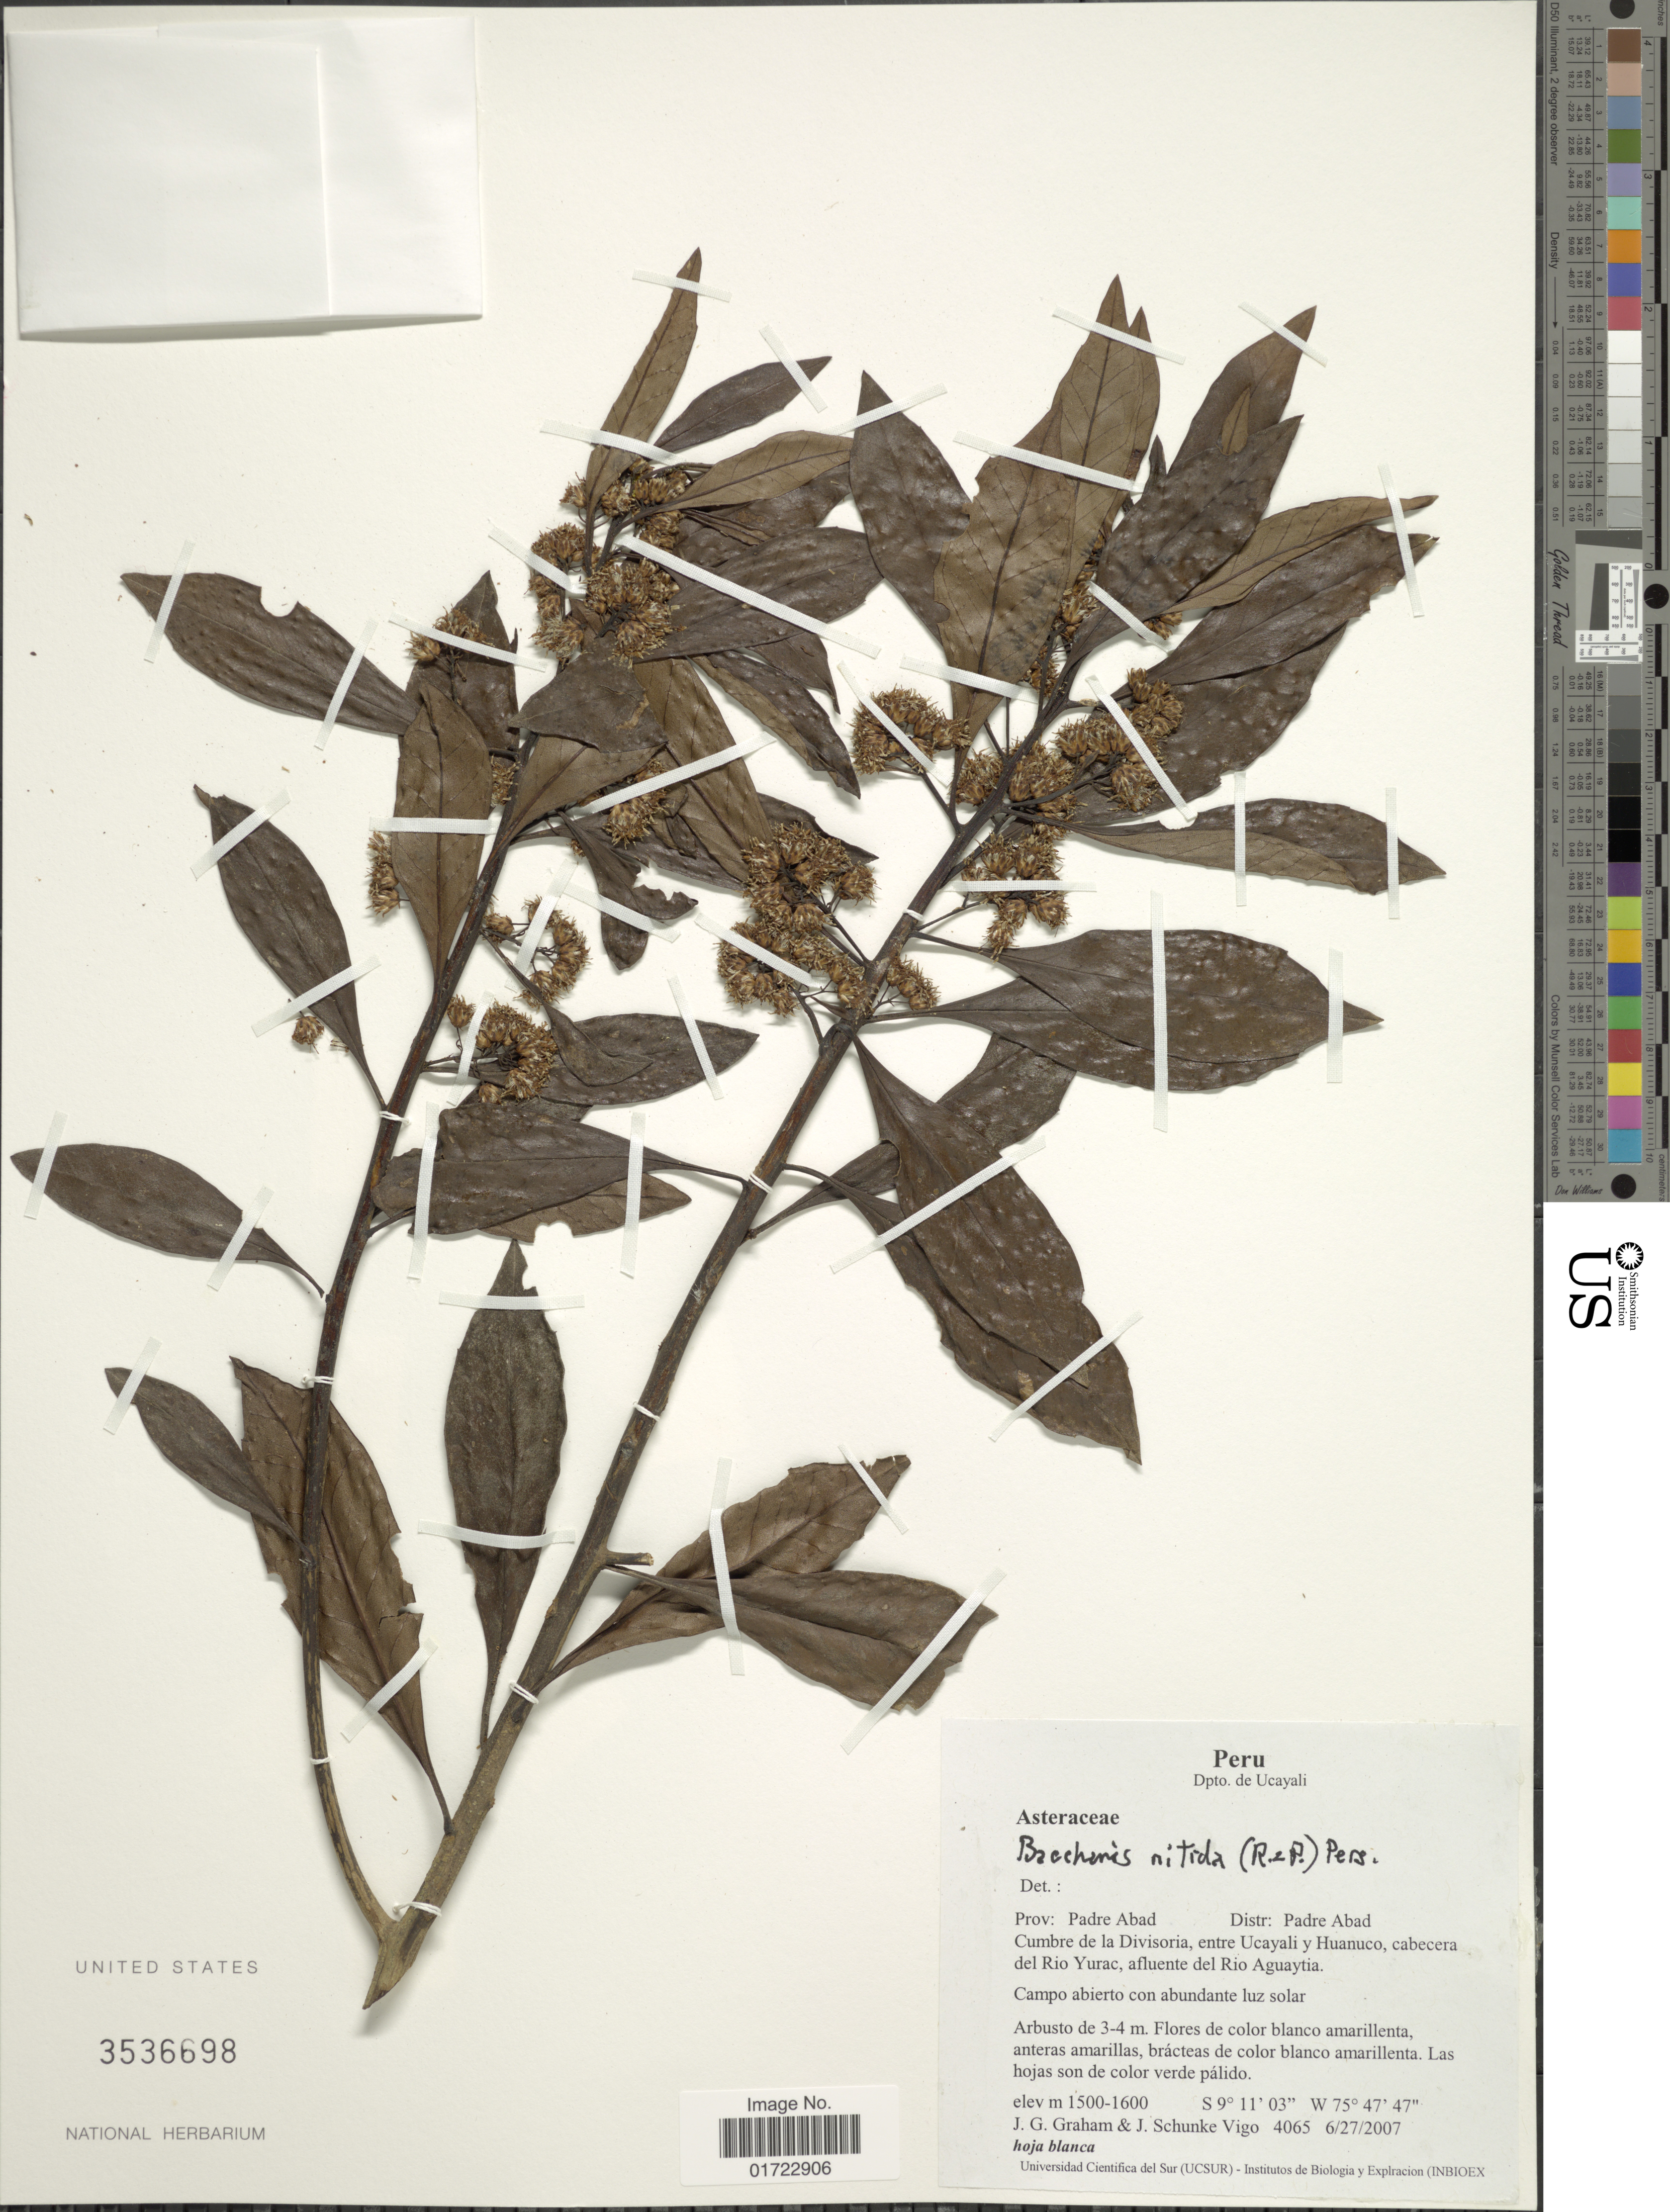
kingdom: Plantae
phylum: Tracheophyta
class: Magnoliopsida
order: Asterales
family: Asteraceae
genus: Baccharis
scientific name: Baccharis nitida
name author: (Ruiz & Pav.) Pers.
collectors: J. Graham & J. Schunke Vigo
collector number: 4065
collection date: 2007-06-27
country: Peru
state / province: Ucayali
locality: Prov: Padre Abad. Distr: Padre Abad. Cumbre de la Divisoria, entre Ucayali y Huanuco, cabecera del Rio Yurac, afluente del Rio Aguaytia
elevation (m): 1500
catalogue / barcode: US 3536698